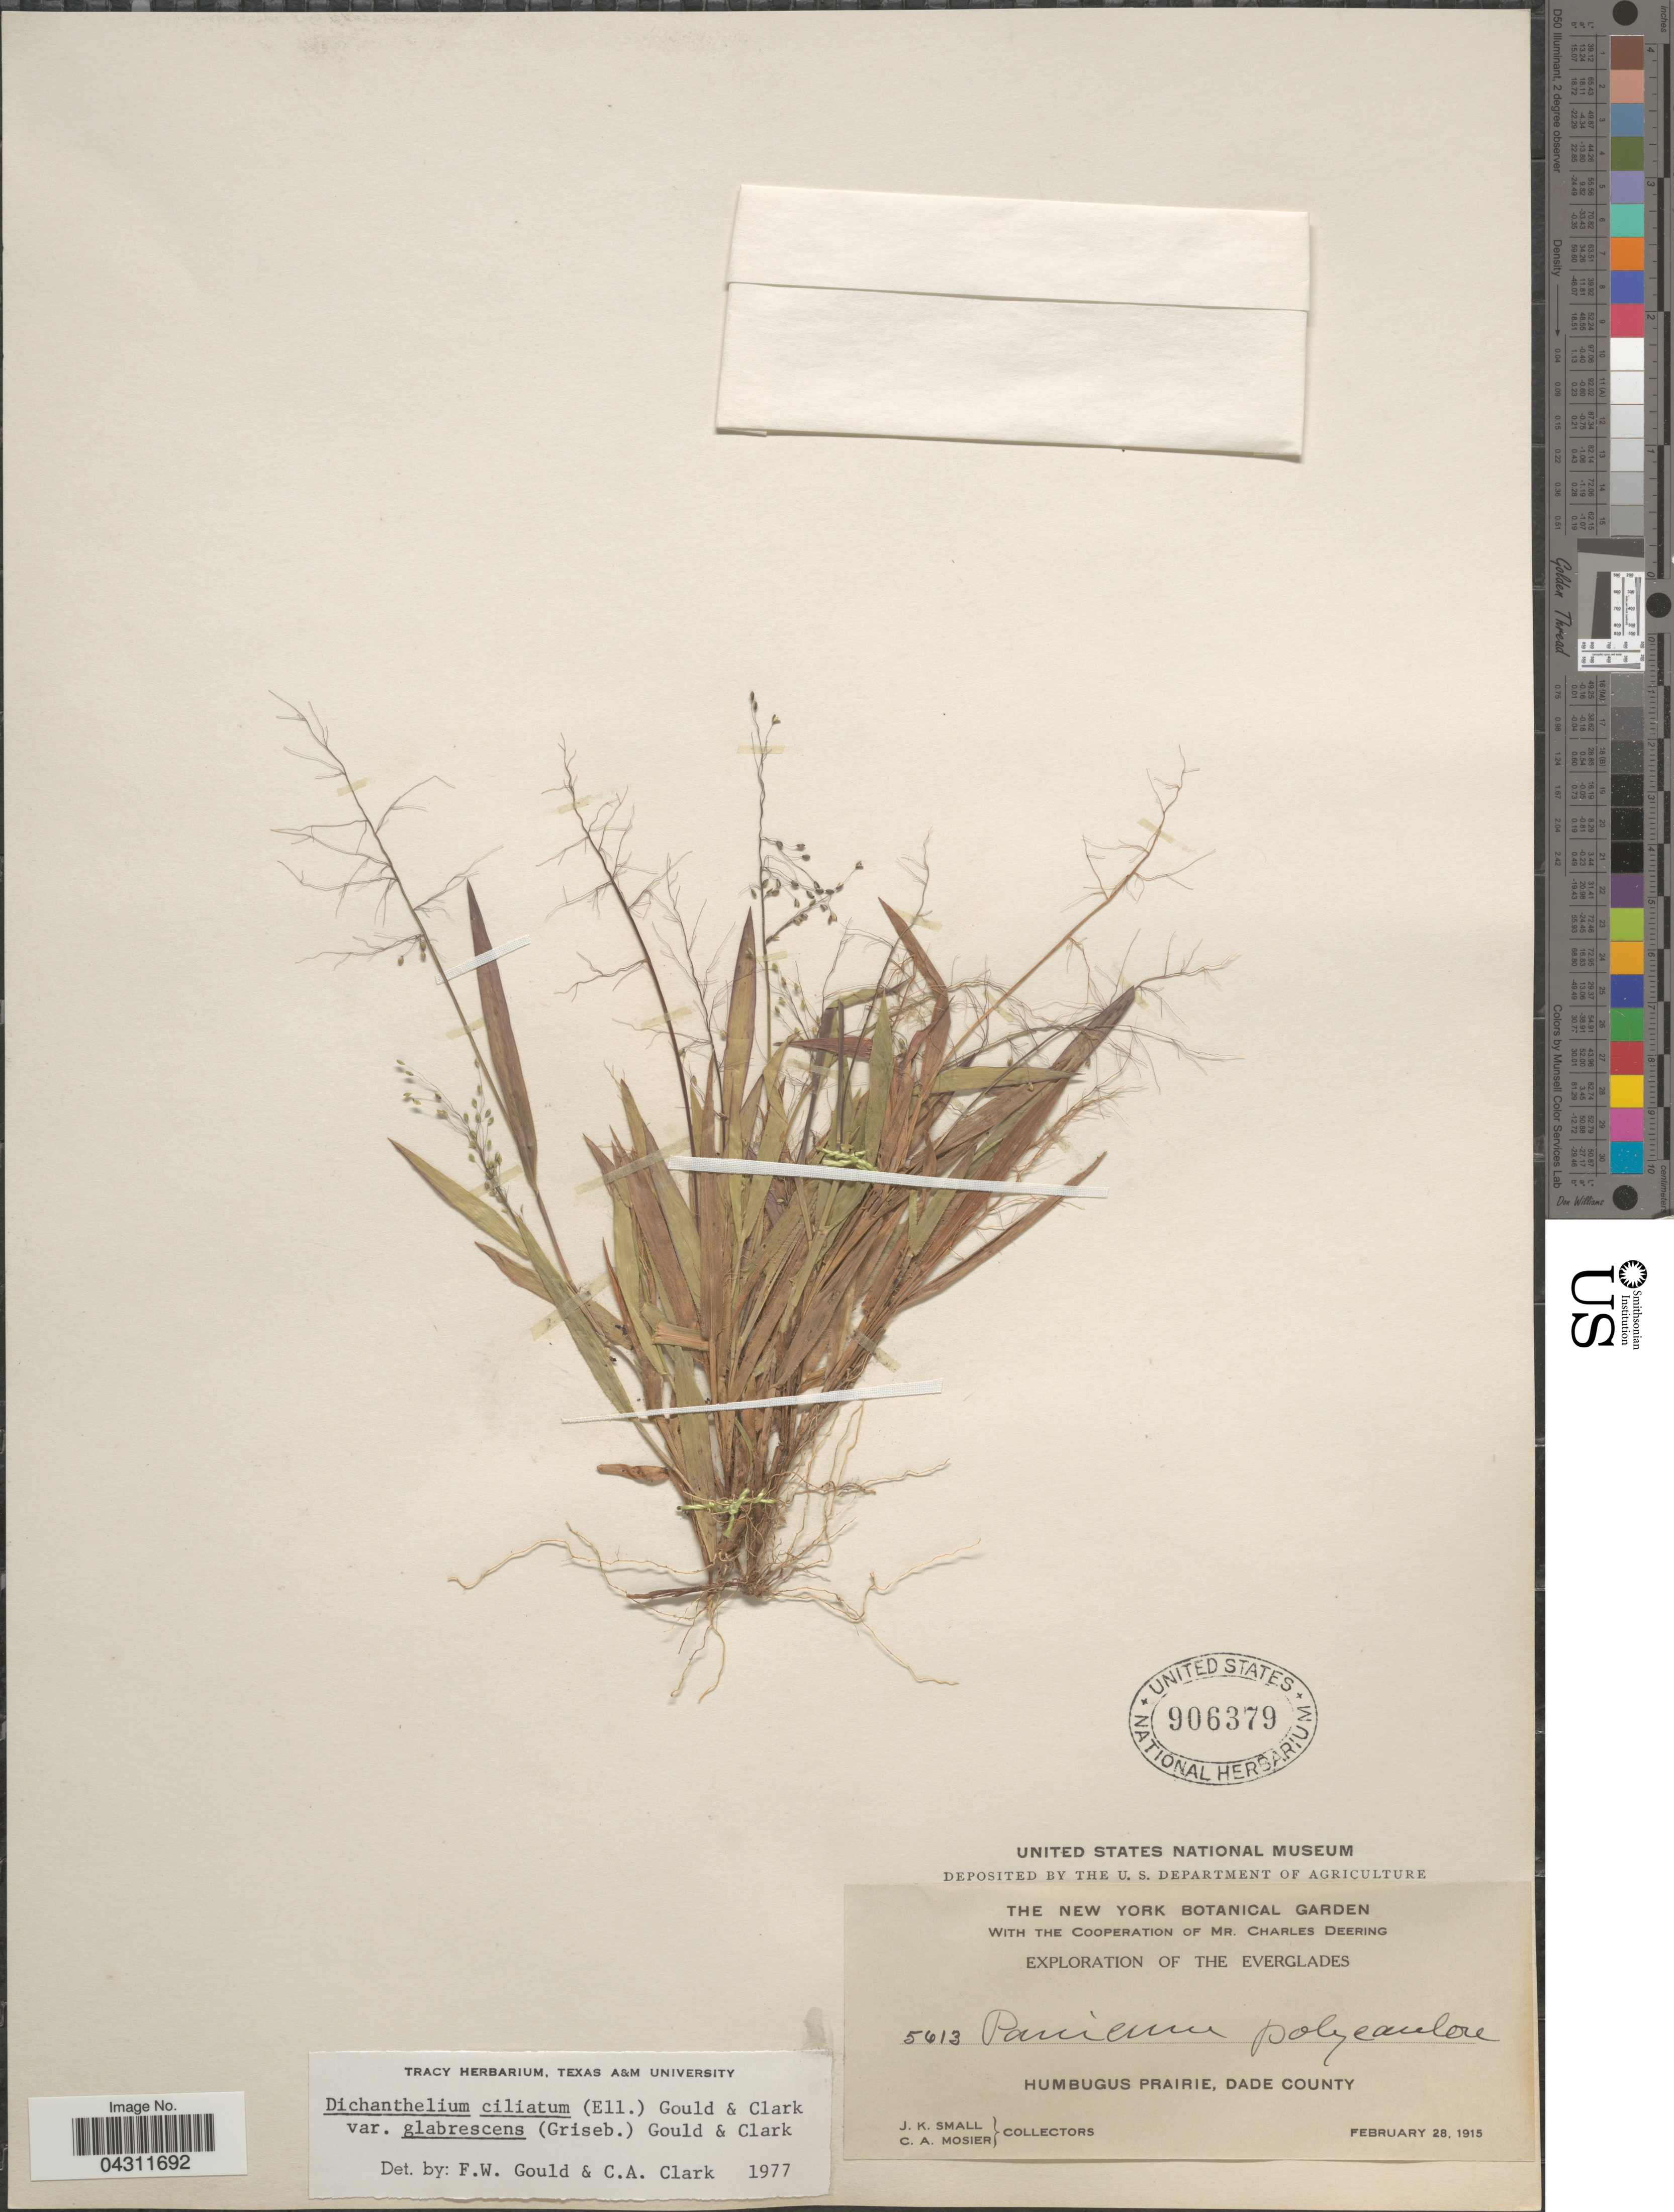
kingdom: Plantae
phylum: Tracheophyta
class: Liliopsida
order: Poales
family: Poaceae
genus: Dichanthelium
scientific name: Dichanthelium strigosum var. glabrescens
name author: (Griseb.) Freckmann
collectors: J. K. Small & C. A. Mosier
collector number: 5613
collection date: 1915-02-28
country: United States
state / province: Florida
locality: Exploration of The Everglades. Humbugus Prairie, Dade County.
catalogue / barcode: US 906379